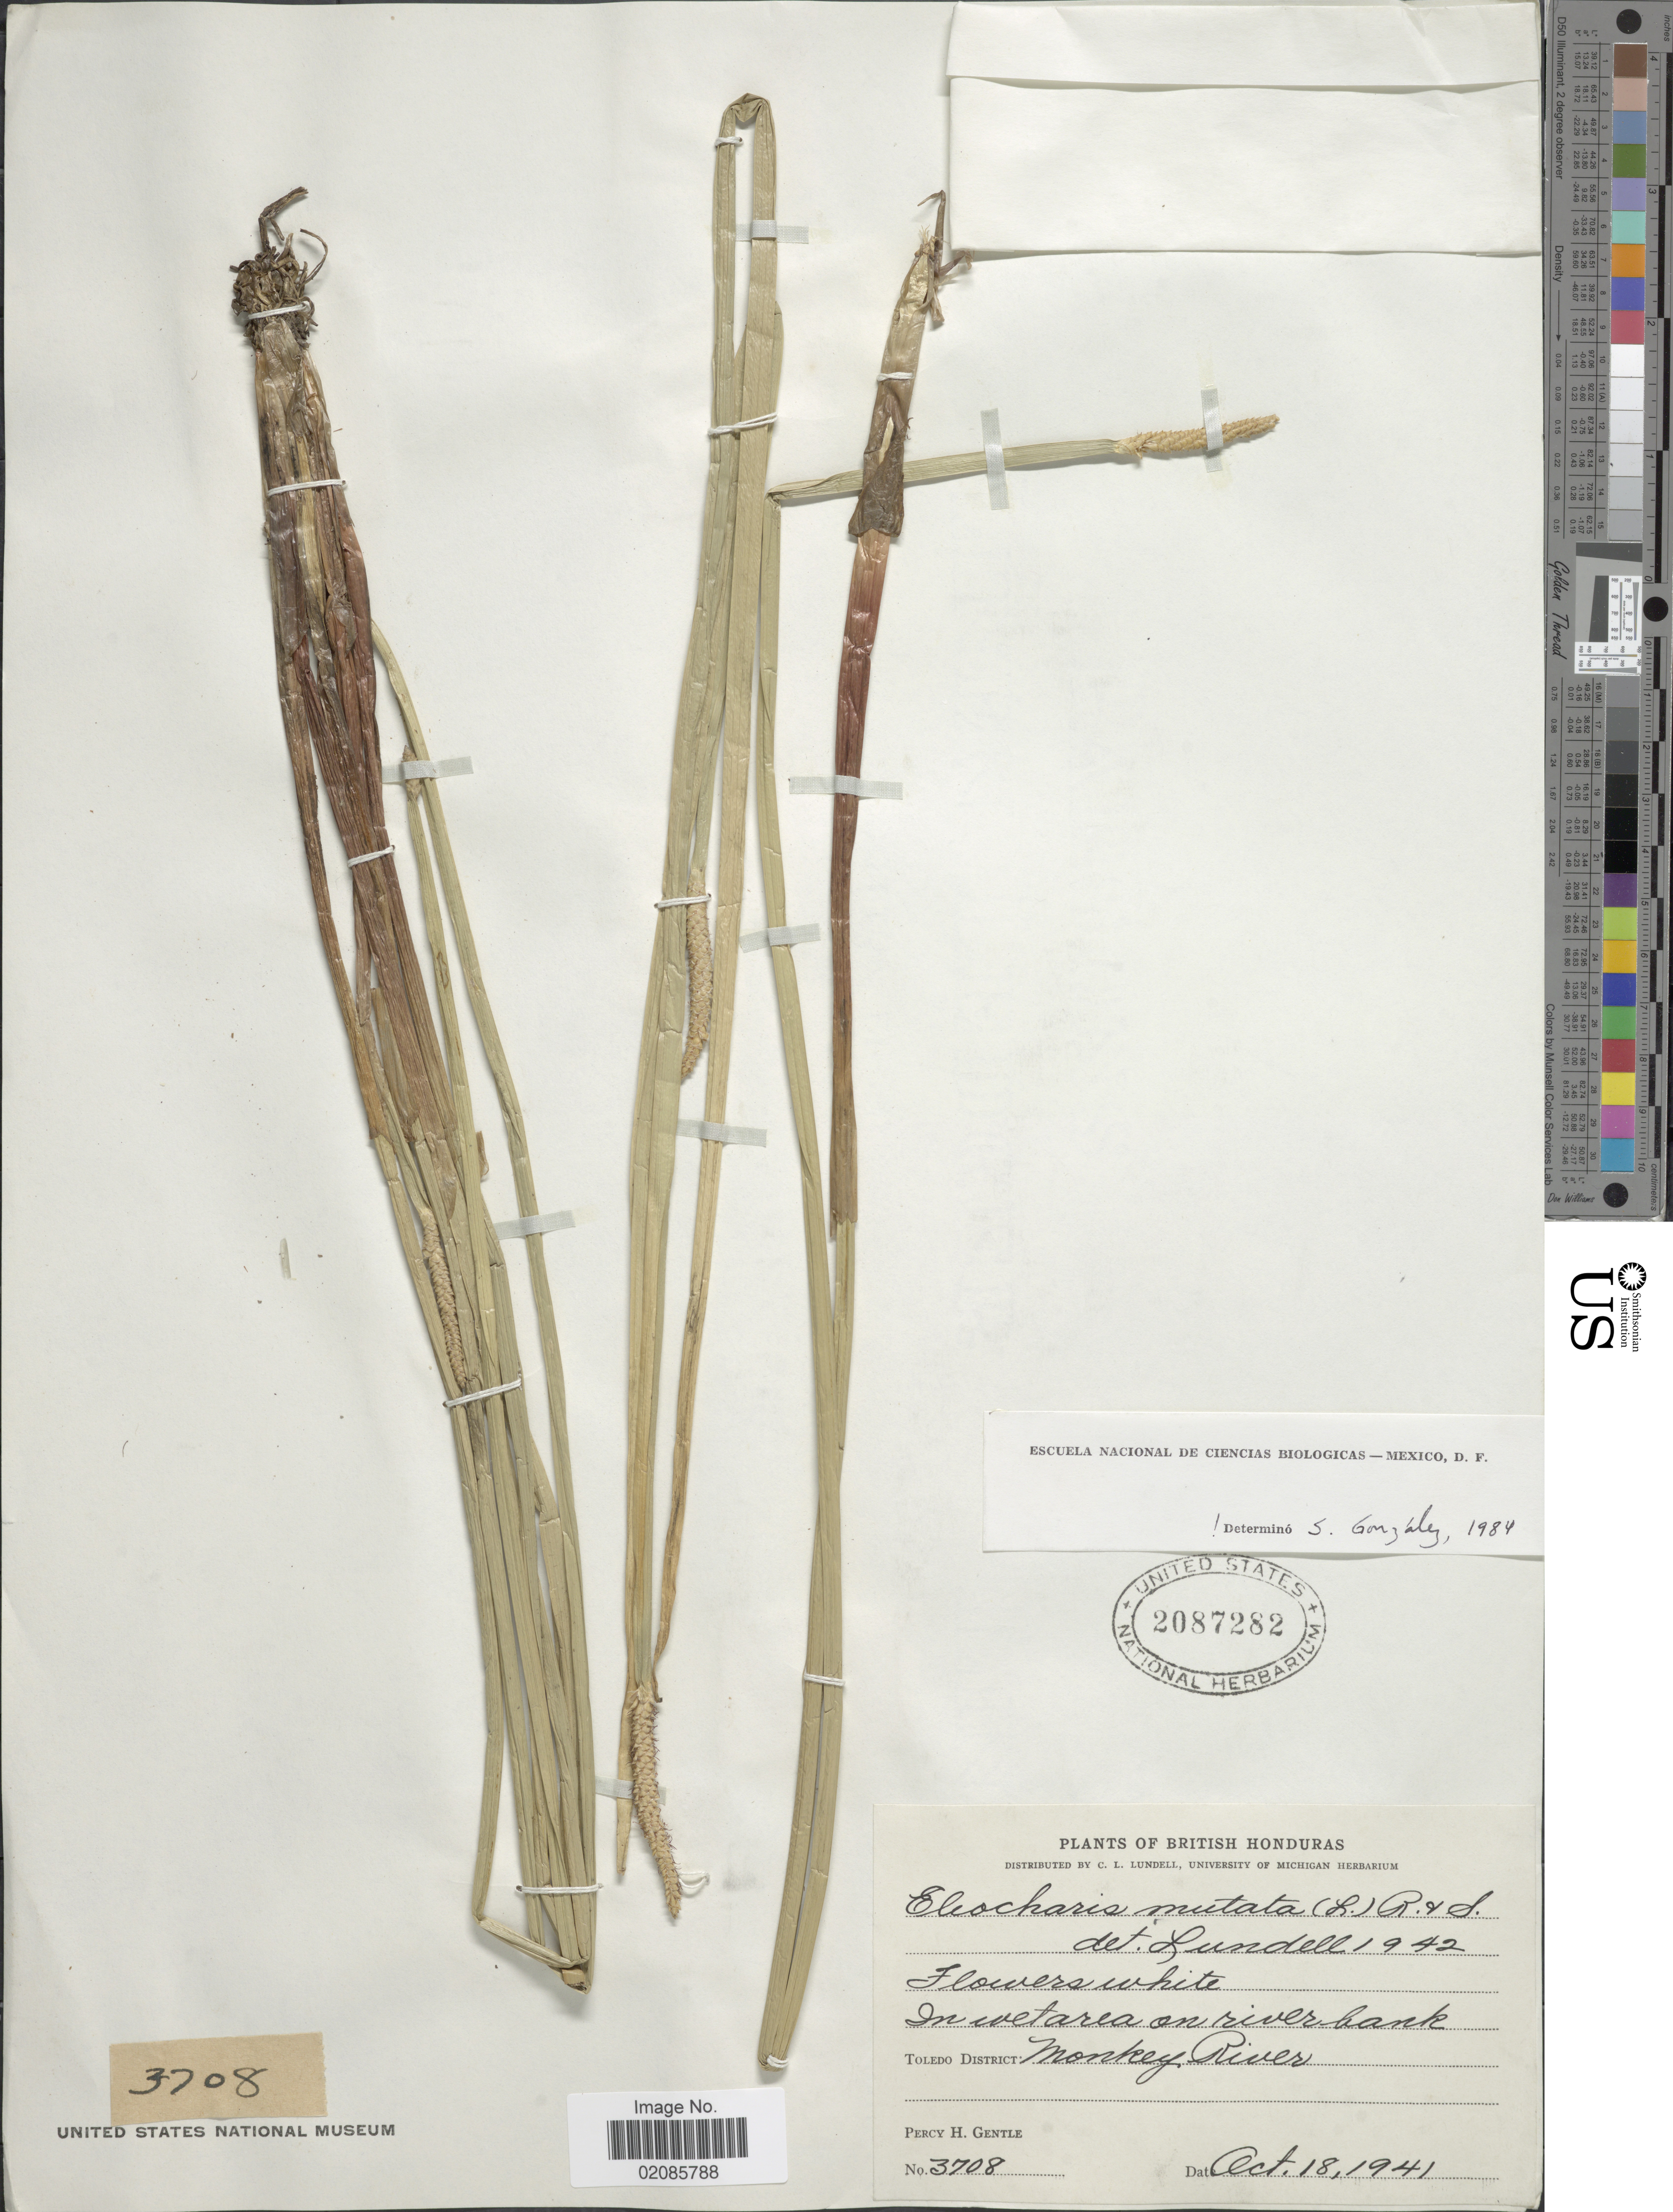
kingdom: Plantae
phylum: Tracheophyta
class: Liliopsida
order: Poales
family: Cyperaceae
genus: Eleocharis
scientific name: Eleocharis mutata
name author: (L.) Roem. & Schult.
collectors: P. H. Gentle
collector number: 3708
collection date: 1941-10-18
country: Belize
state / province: Toledo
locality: British Honduras. In wet area on river bank. Toledo District: Monkey River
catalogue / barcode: US 2087282